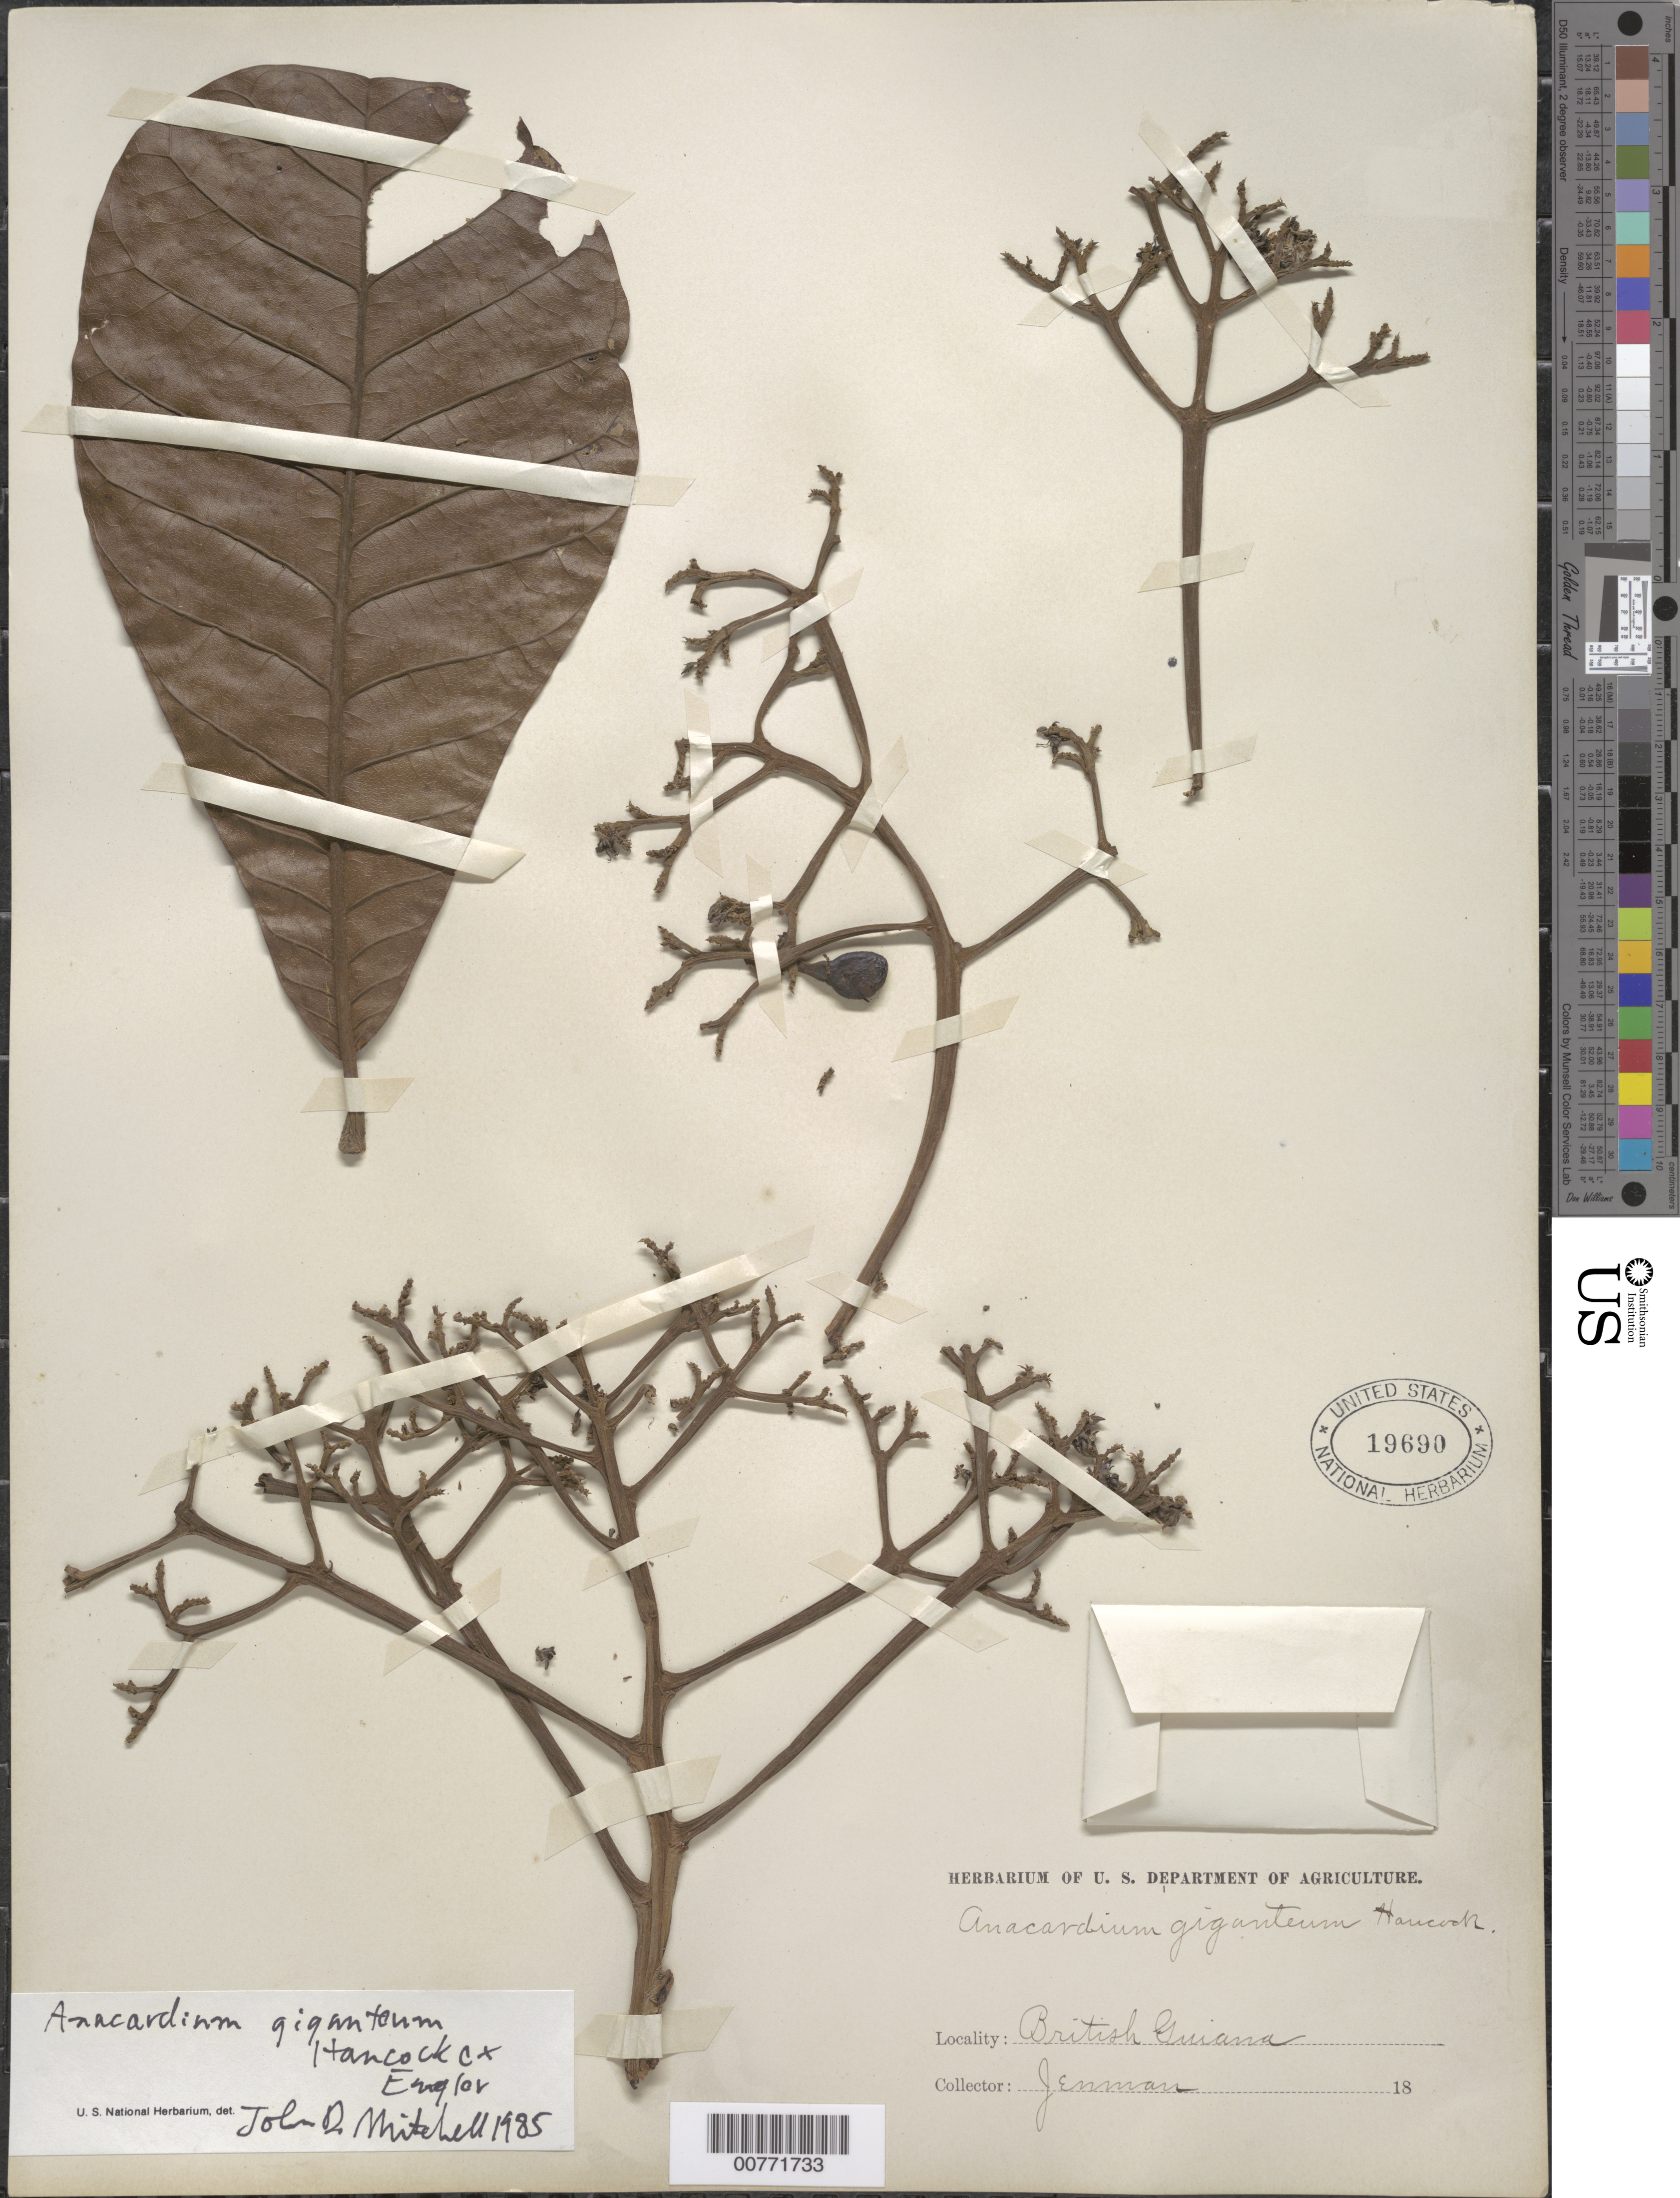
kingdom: Plantae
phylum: Tracheophyta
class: Magnoliopsida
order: Sapindales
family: Anacardiaceae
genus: Anacardium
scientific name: Anacardium giganteum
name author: W. Hancock ex Engl.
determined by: Mitchell, John D.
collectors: G. S. Jenman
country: Guyana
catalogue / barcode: US 19690